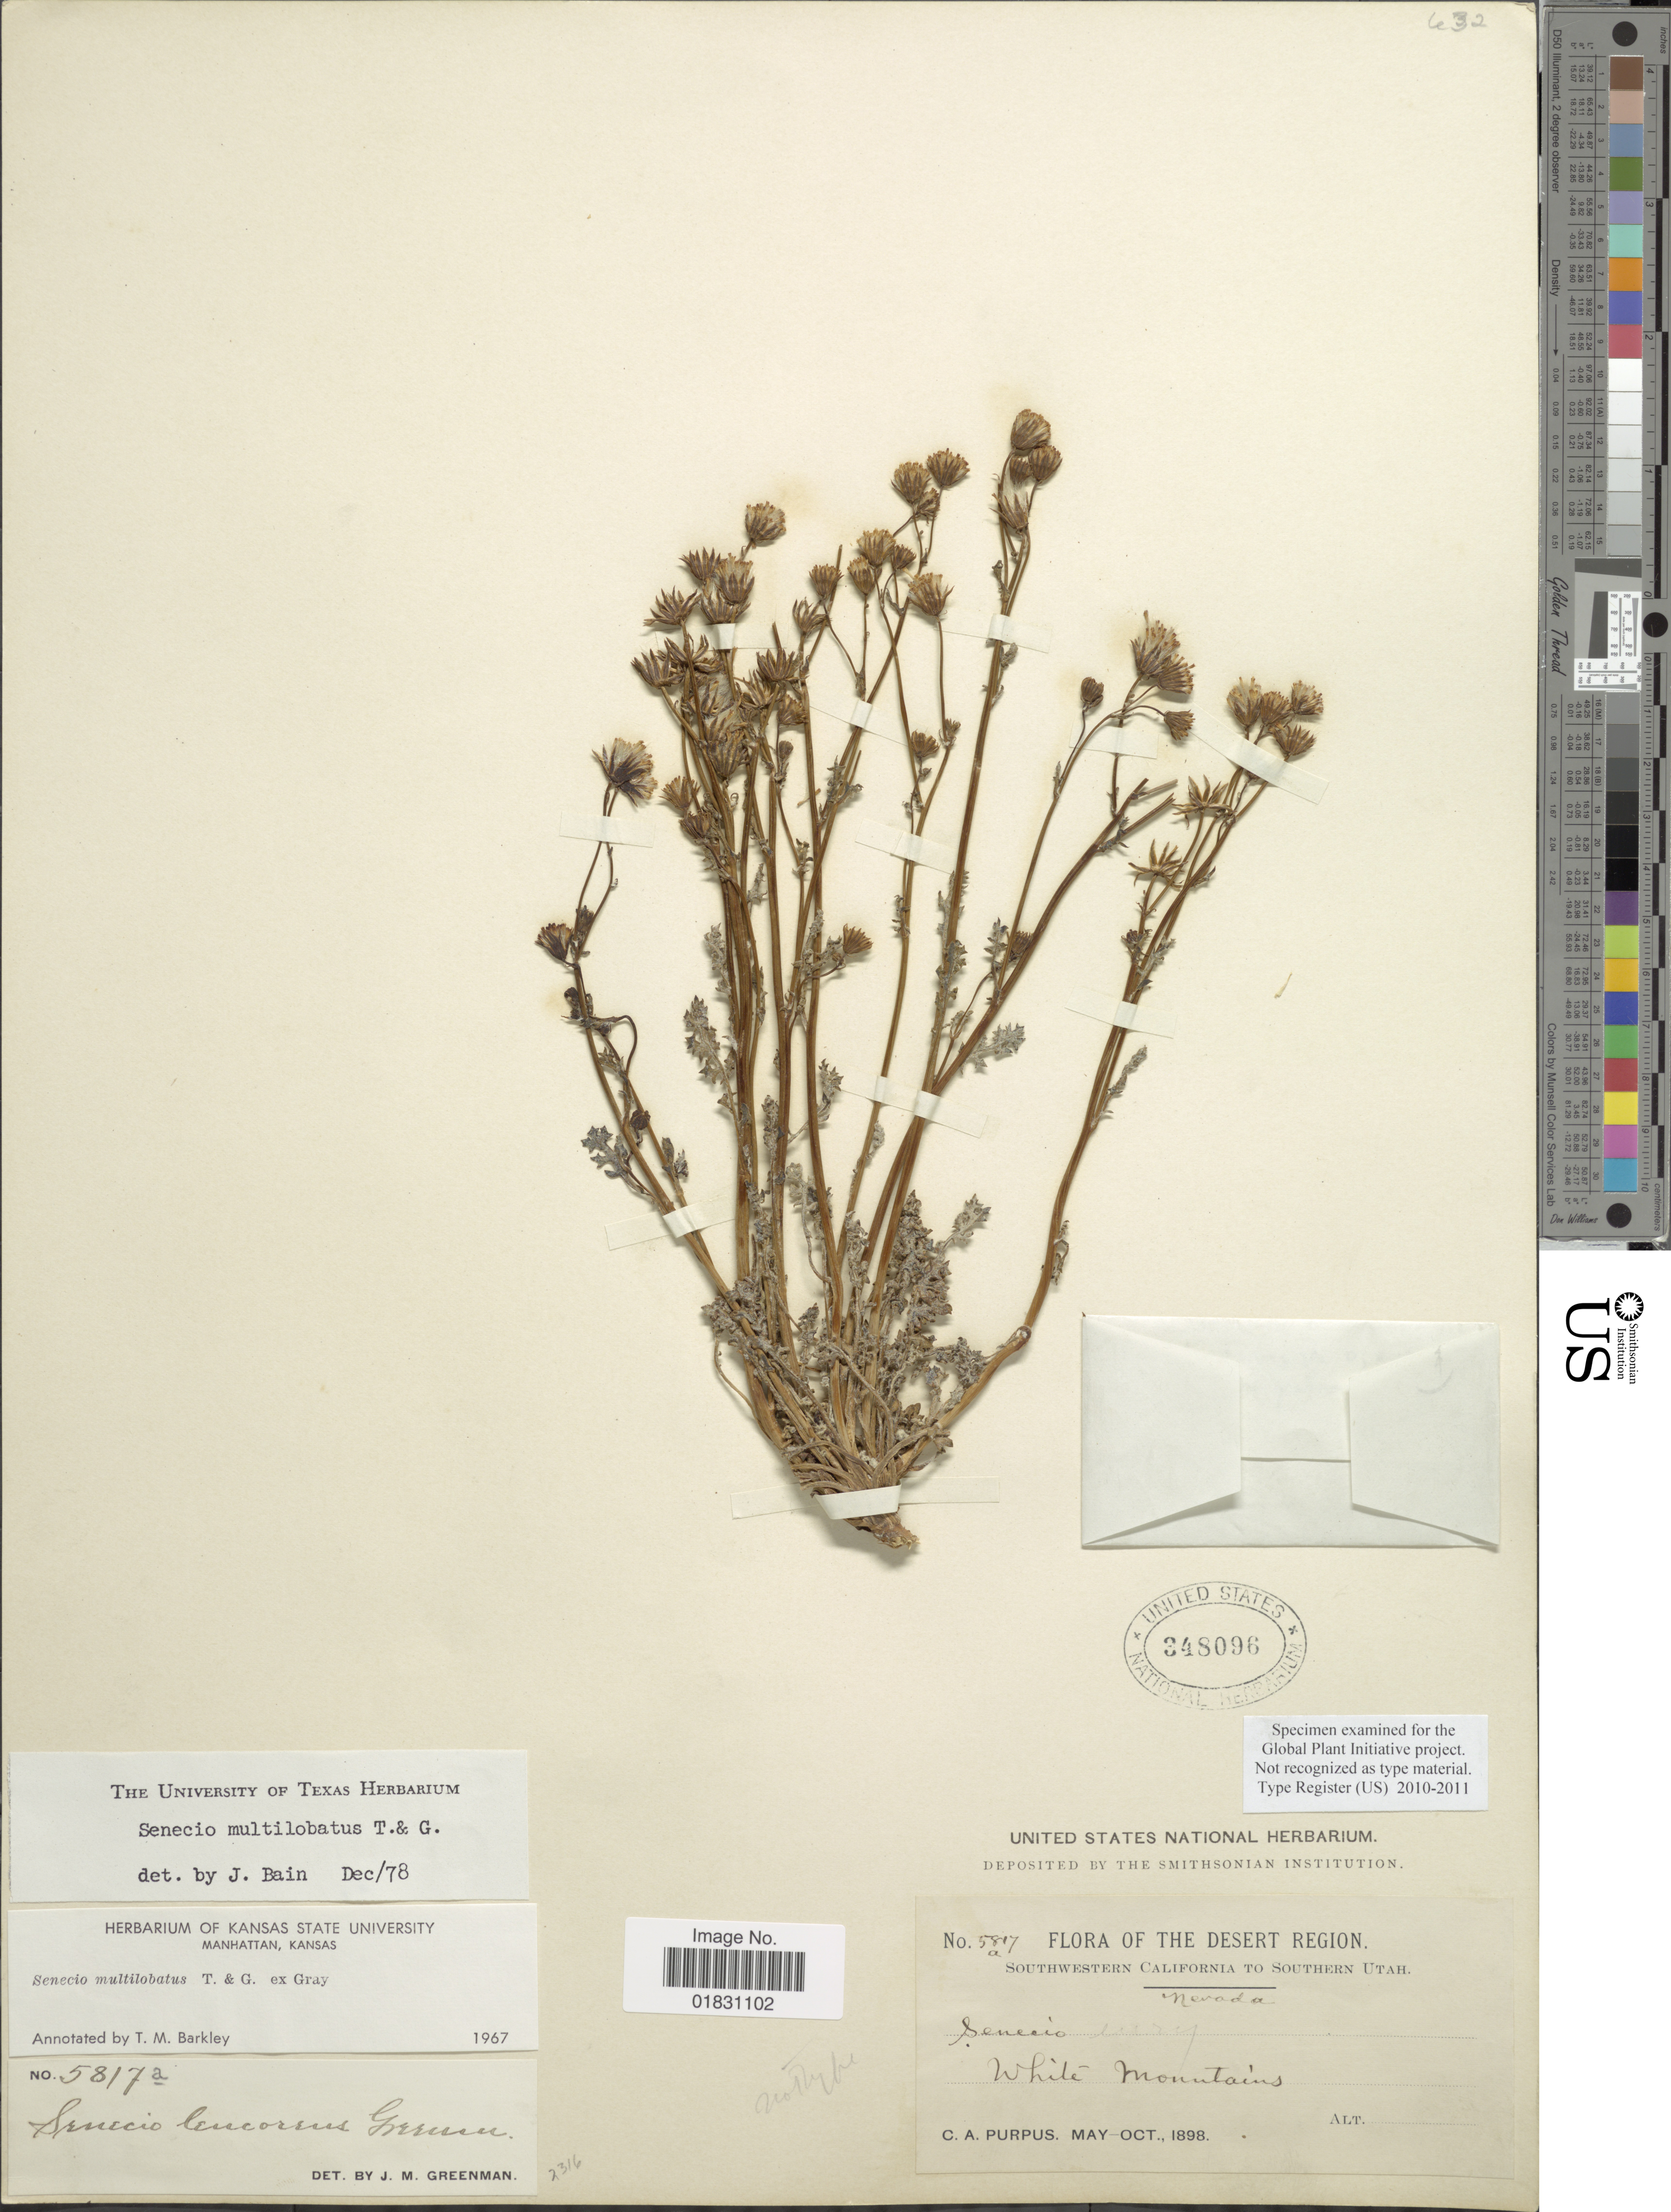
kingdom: Plantae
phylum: Tracheophyta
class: Magnoliopsida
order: Asterales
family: Asteraceae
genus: Packera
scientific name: Packera multilobata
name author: (Torr. & A. Gray) W.A. Weber & Á. Löve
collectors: C. A. Purpus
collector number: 5817a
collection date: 1898-05/1898-10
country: United States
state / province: Nevada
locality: The Desert Region, White Mountains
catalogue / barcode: US 348096